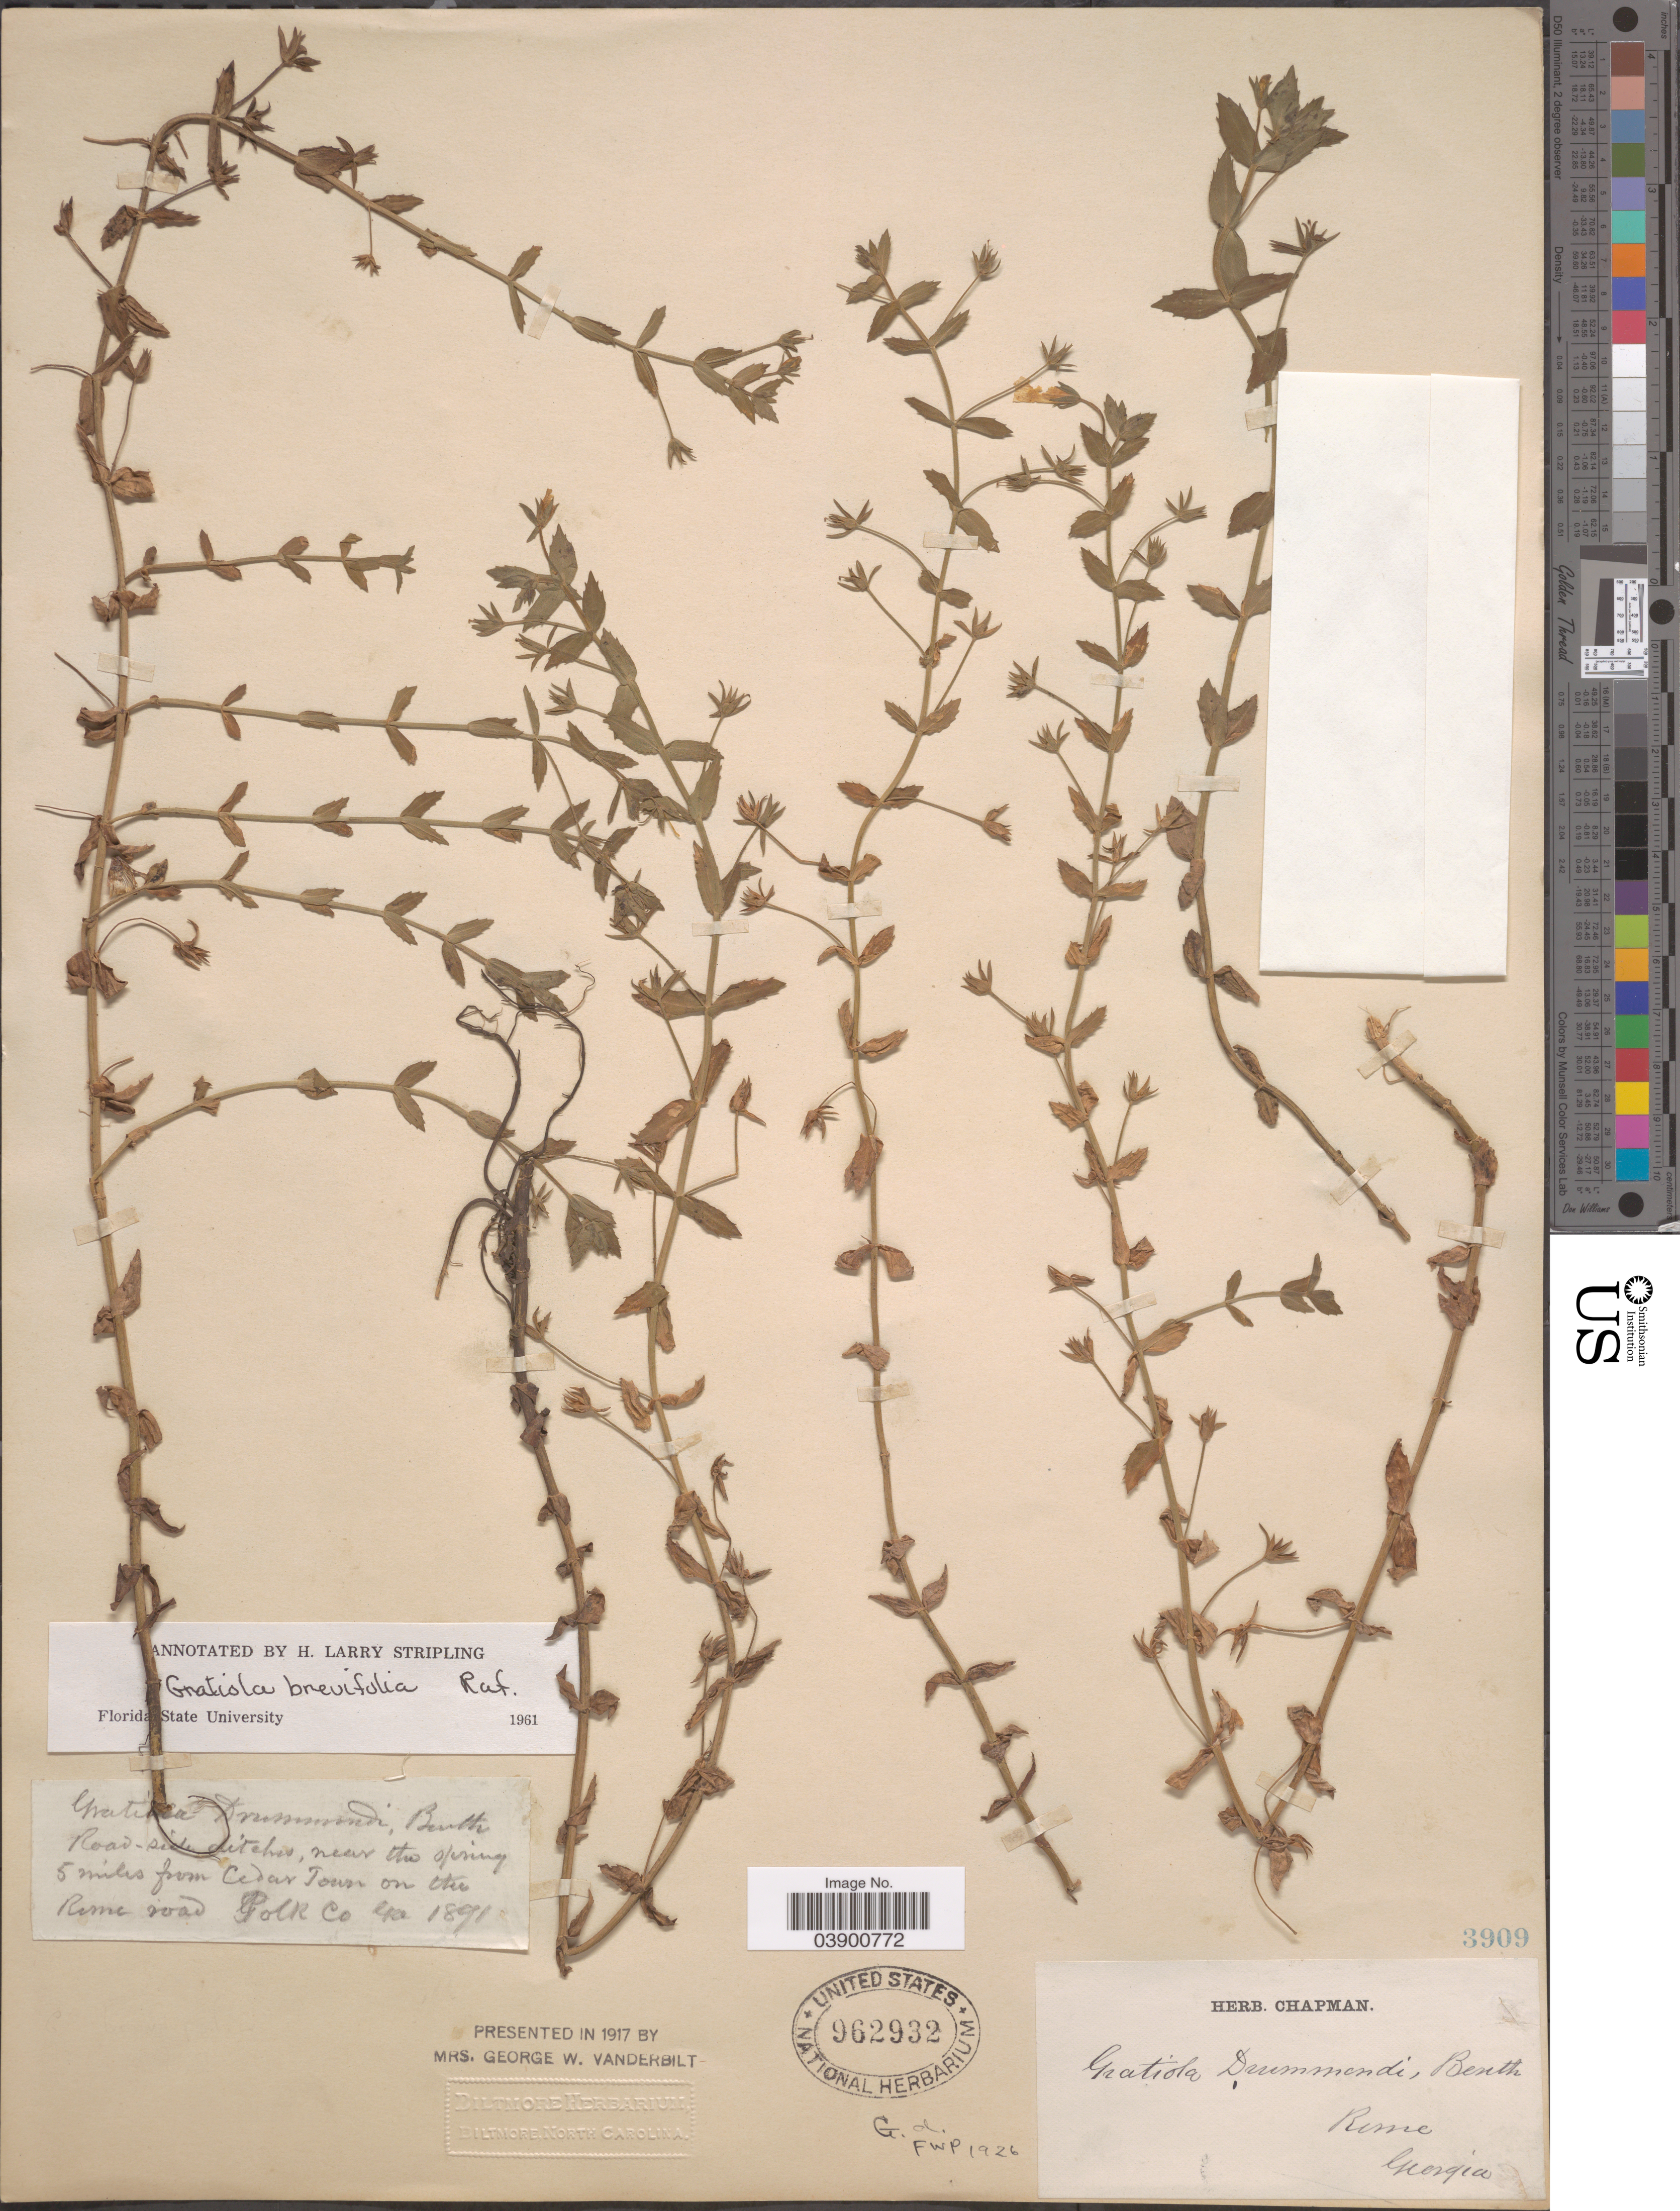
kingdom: Plantae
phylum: Tracheophyta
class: Magnoliopsida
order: Lamiales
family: Plantaginaceae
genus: Gratiola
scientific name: Gratiola brevifolia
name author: Raf.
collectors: ex herb. Chapman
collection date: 1891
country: United States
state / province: Georgia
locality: Rome. Near the spring 5 miles from Cedar Town on the Rome road. Polk Co.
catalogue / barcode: US 962932